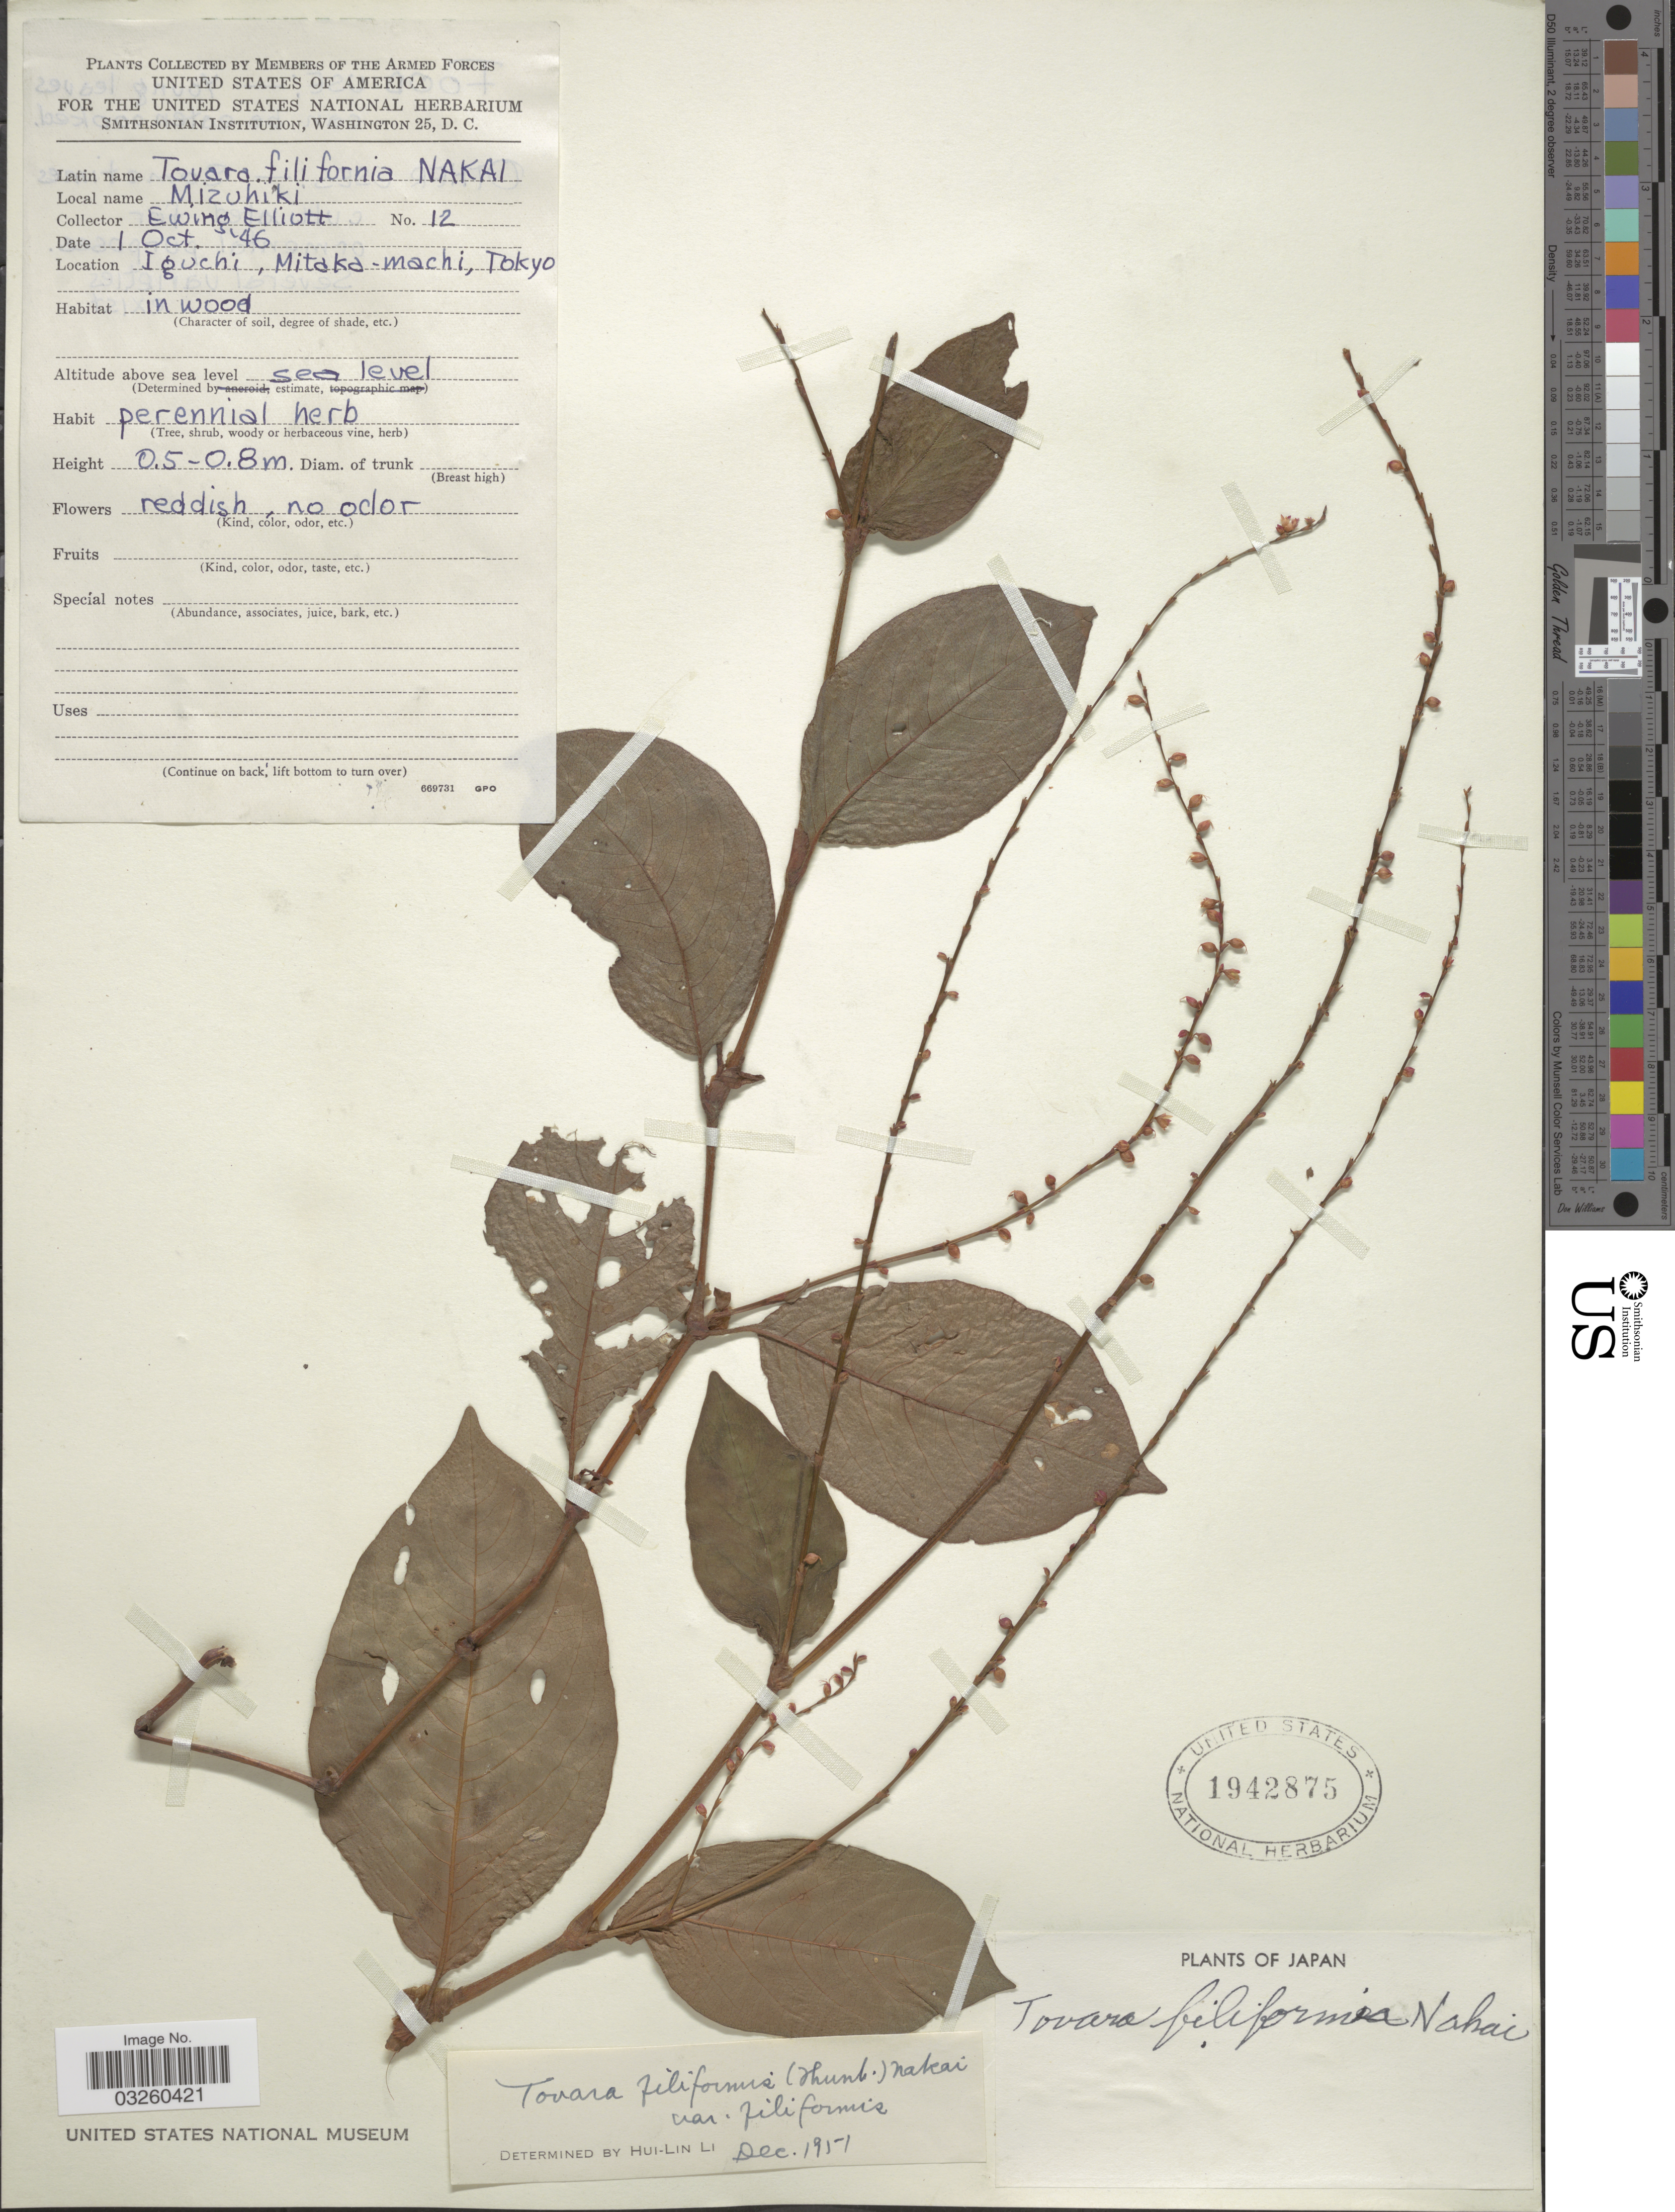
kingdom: Plantae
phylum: Tracheophyta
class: Magnoliopsida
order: Caryophyllales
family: Polygonaceae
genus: Persicaria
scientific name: Persicaria filiformis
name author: (Thunb.) Nakai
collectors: E. Elliott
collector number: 12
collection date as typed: Transcribed d/m/y: 1/10/46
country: Japan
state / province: Tokyo, Federal City of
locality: Iguchi, Mitaka-machi, Tokyo.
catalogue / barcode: US 1942875